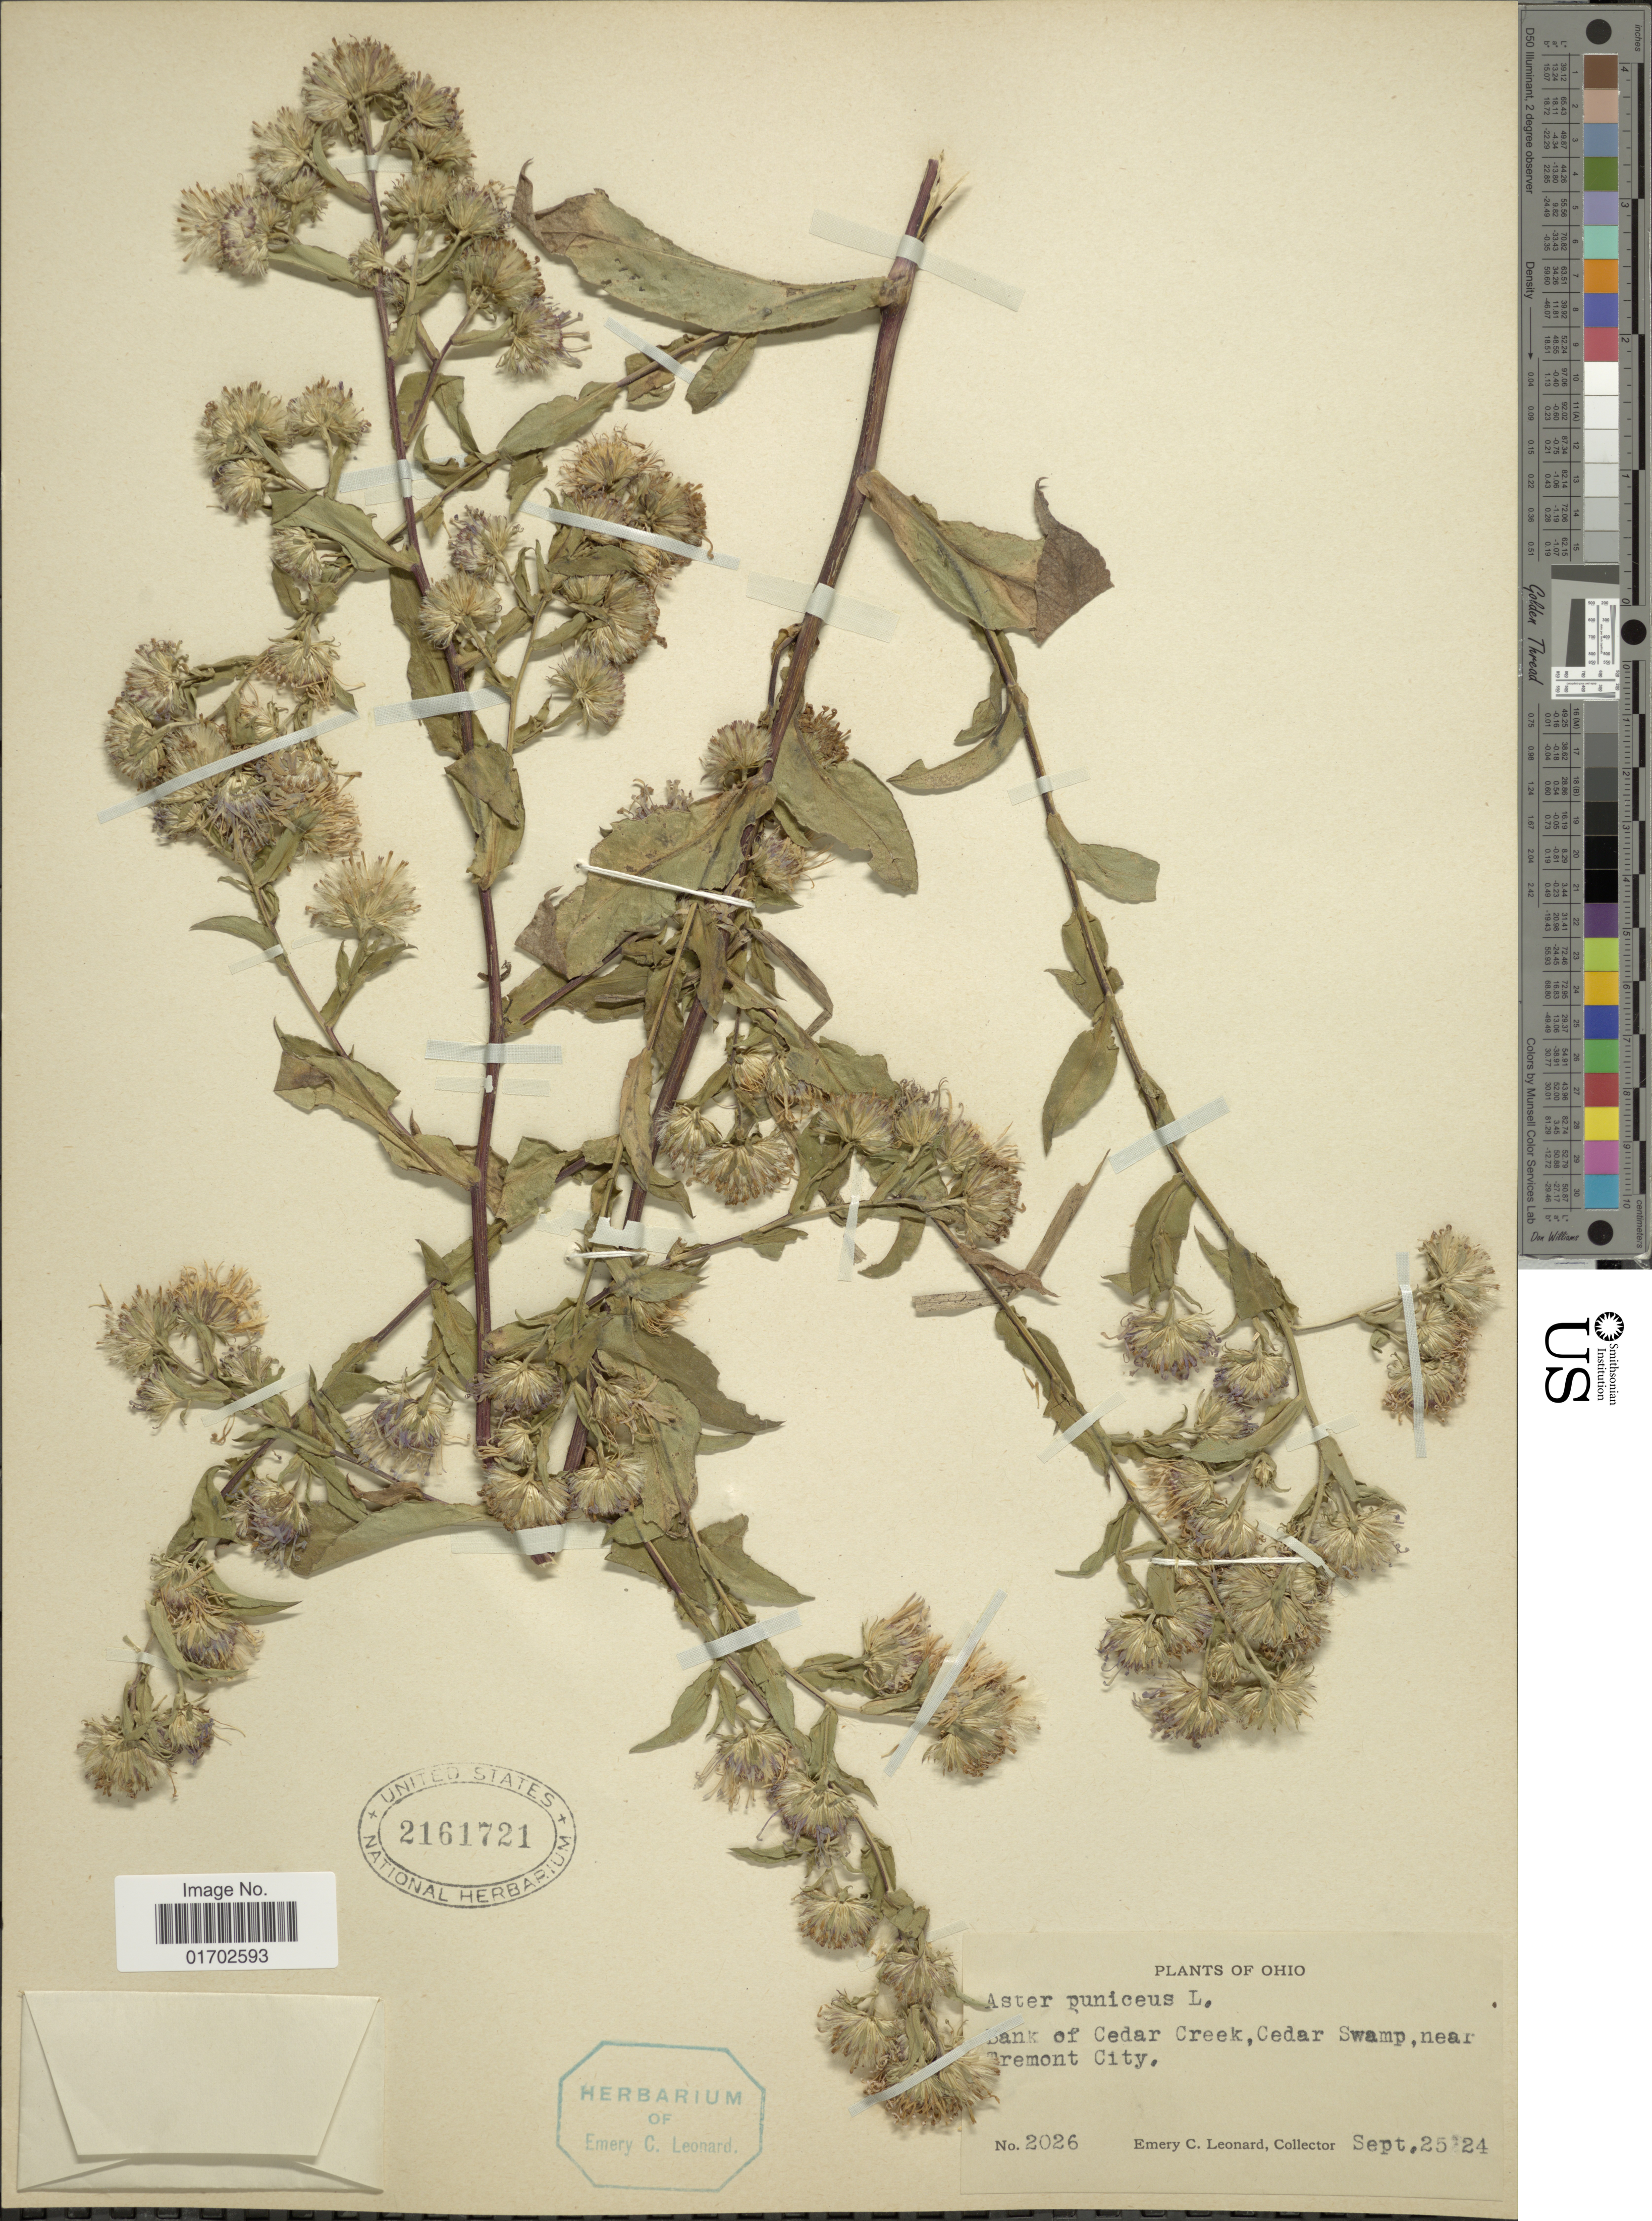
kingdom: Plantae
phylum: Tracheophyta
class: Magnoliopsida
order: Asterales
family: Asteraceae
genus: Symphyotrichum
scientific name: Symphyotrichum puniceum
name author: (L.) Á. Löve & D. Löve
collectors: E. C. Leonard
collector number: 2026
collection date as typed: Transcribed d/m/y: 25/9/24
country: United States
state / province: Ohio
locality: Bank of Cedar Creek, Cedar Swamp, near Tremont city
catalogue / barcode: US 2161721